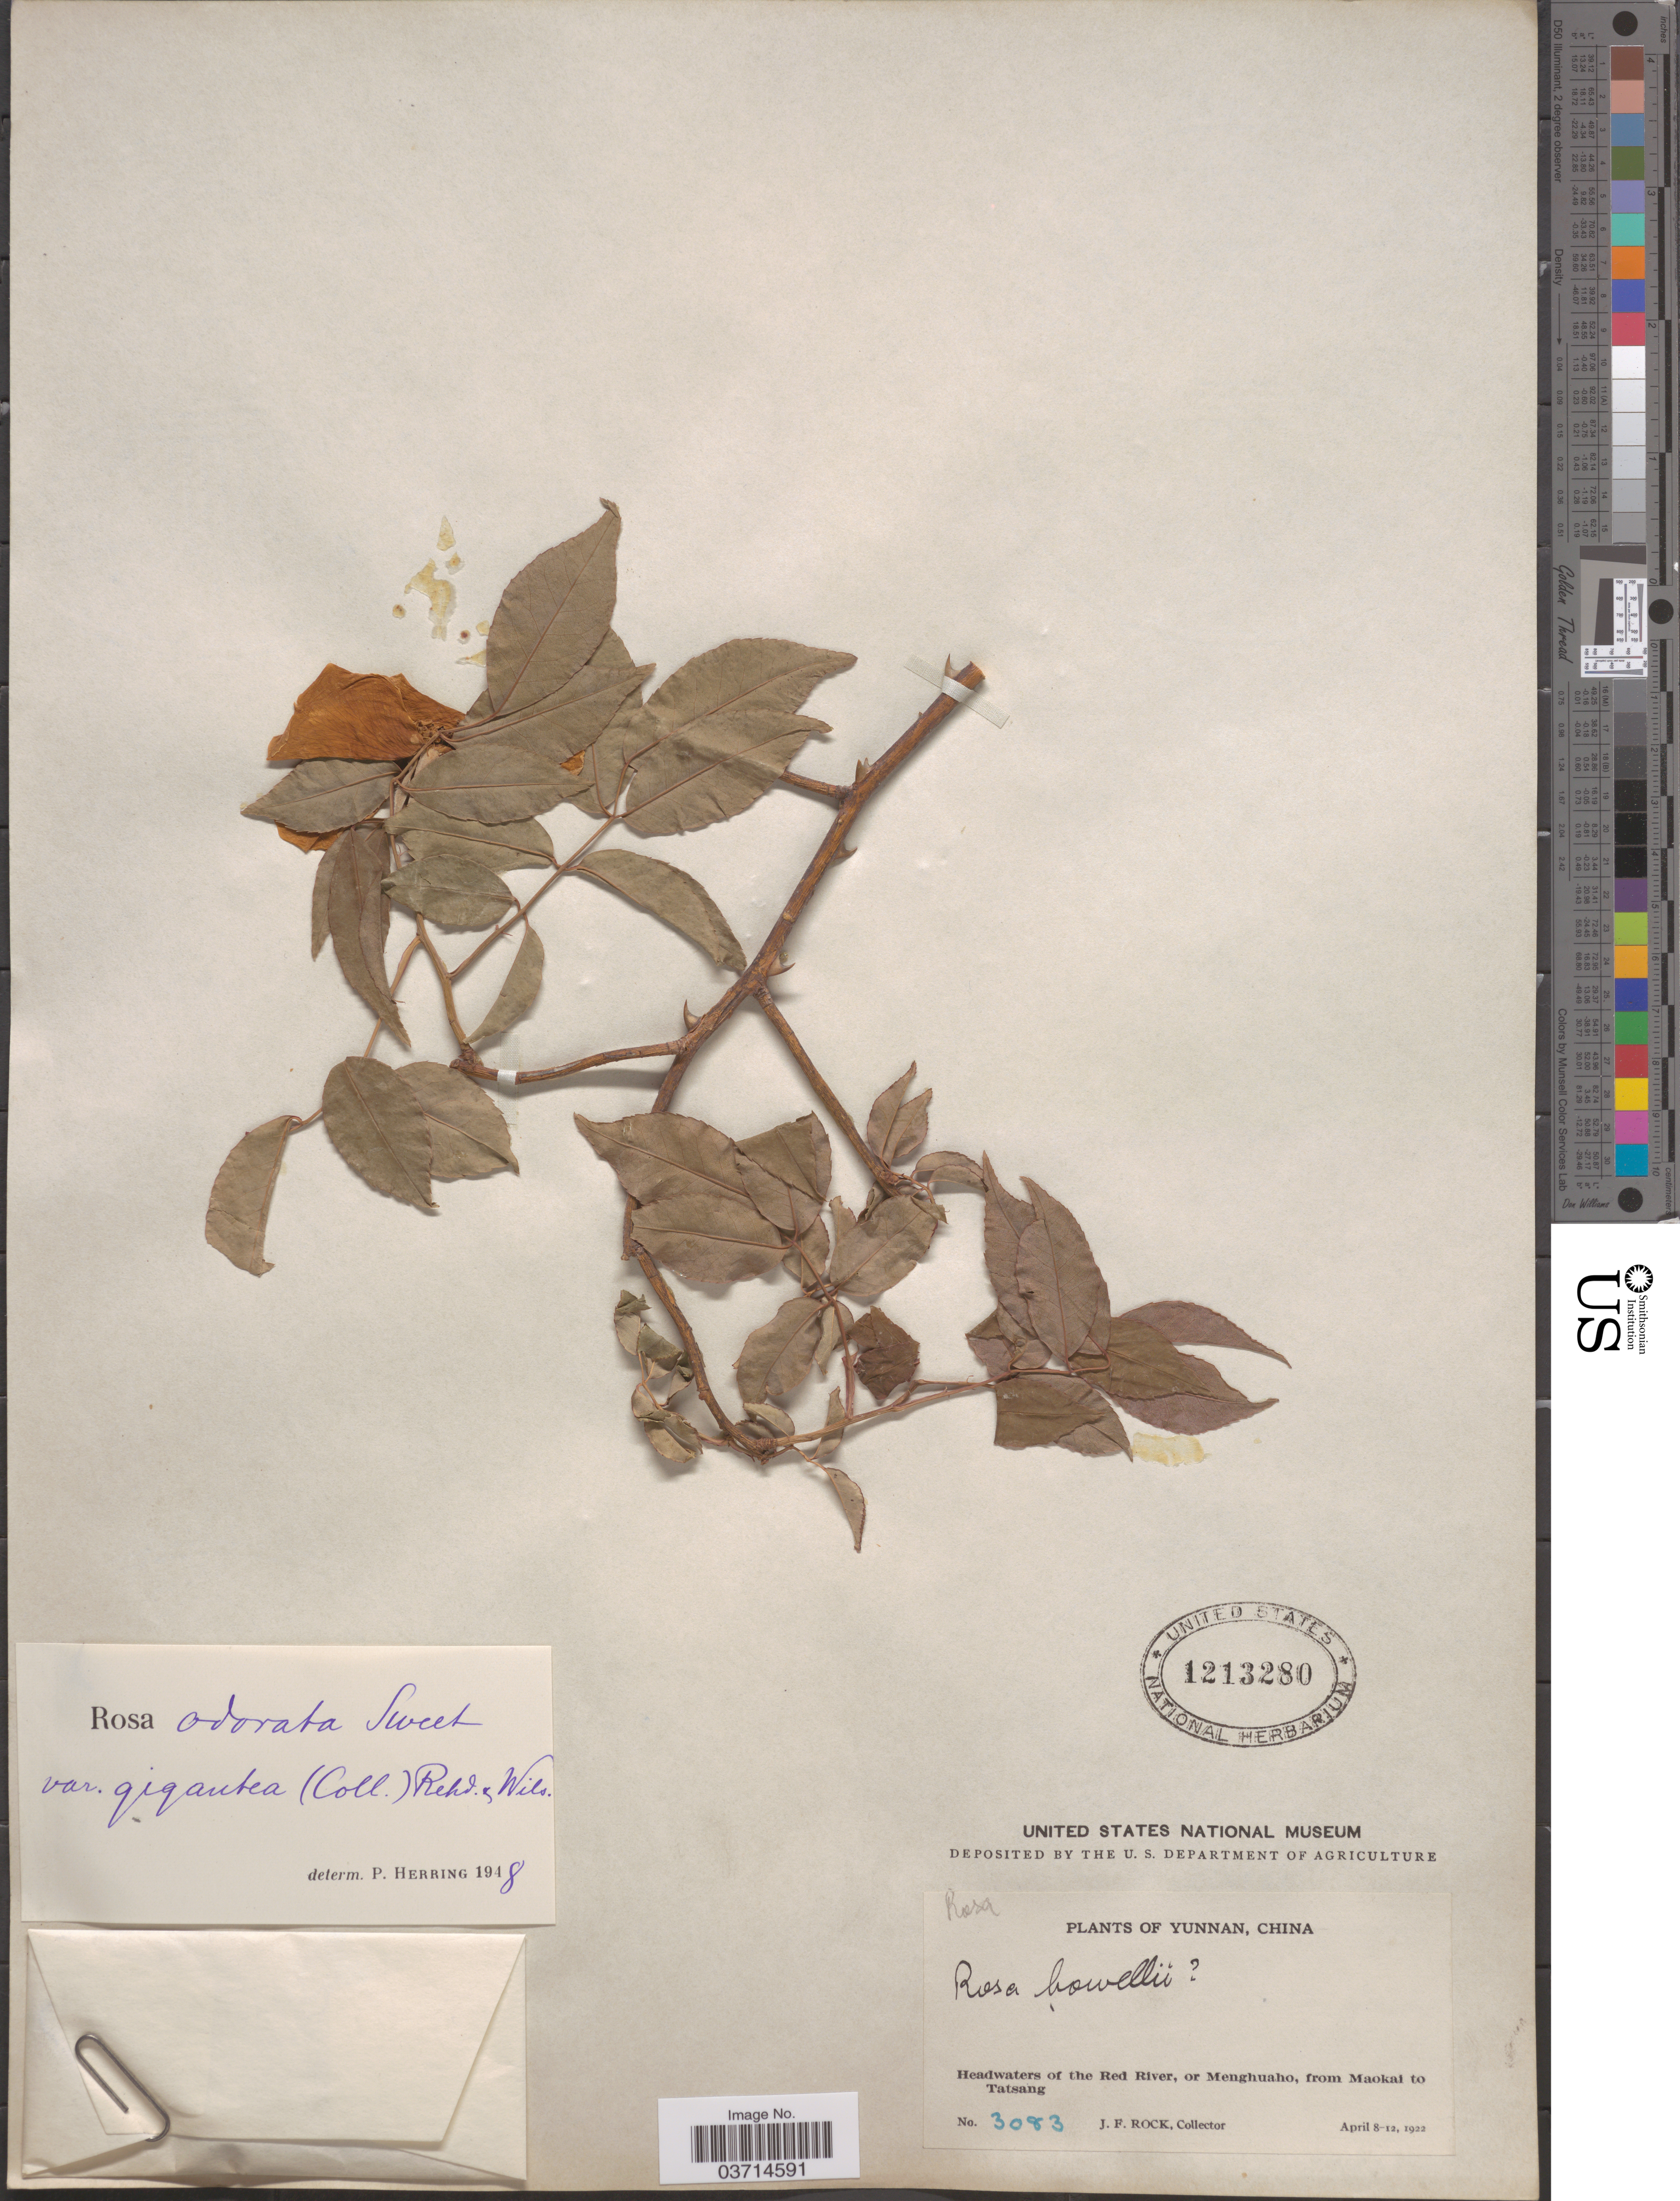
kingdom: Plantae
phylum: Tracheophyta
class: Magnoliopsida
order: Rosales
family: Rosaceae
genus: Rosa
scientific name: Rosa x odorata var. gigantea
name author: (Collett ex Crép.) Rehder & E.H. Wilson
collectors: J. Rock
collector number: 3083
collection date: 1922-04-08/1922-04-12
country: China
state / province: Yunnan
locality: Headwaters of the Red River, or Menghuaho, from Maokai to Tatsang.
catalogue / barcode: US 1213280